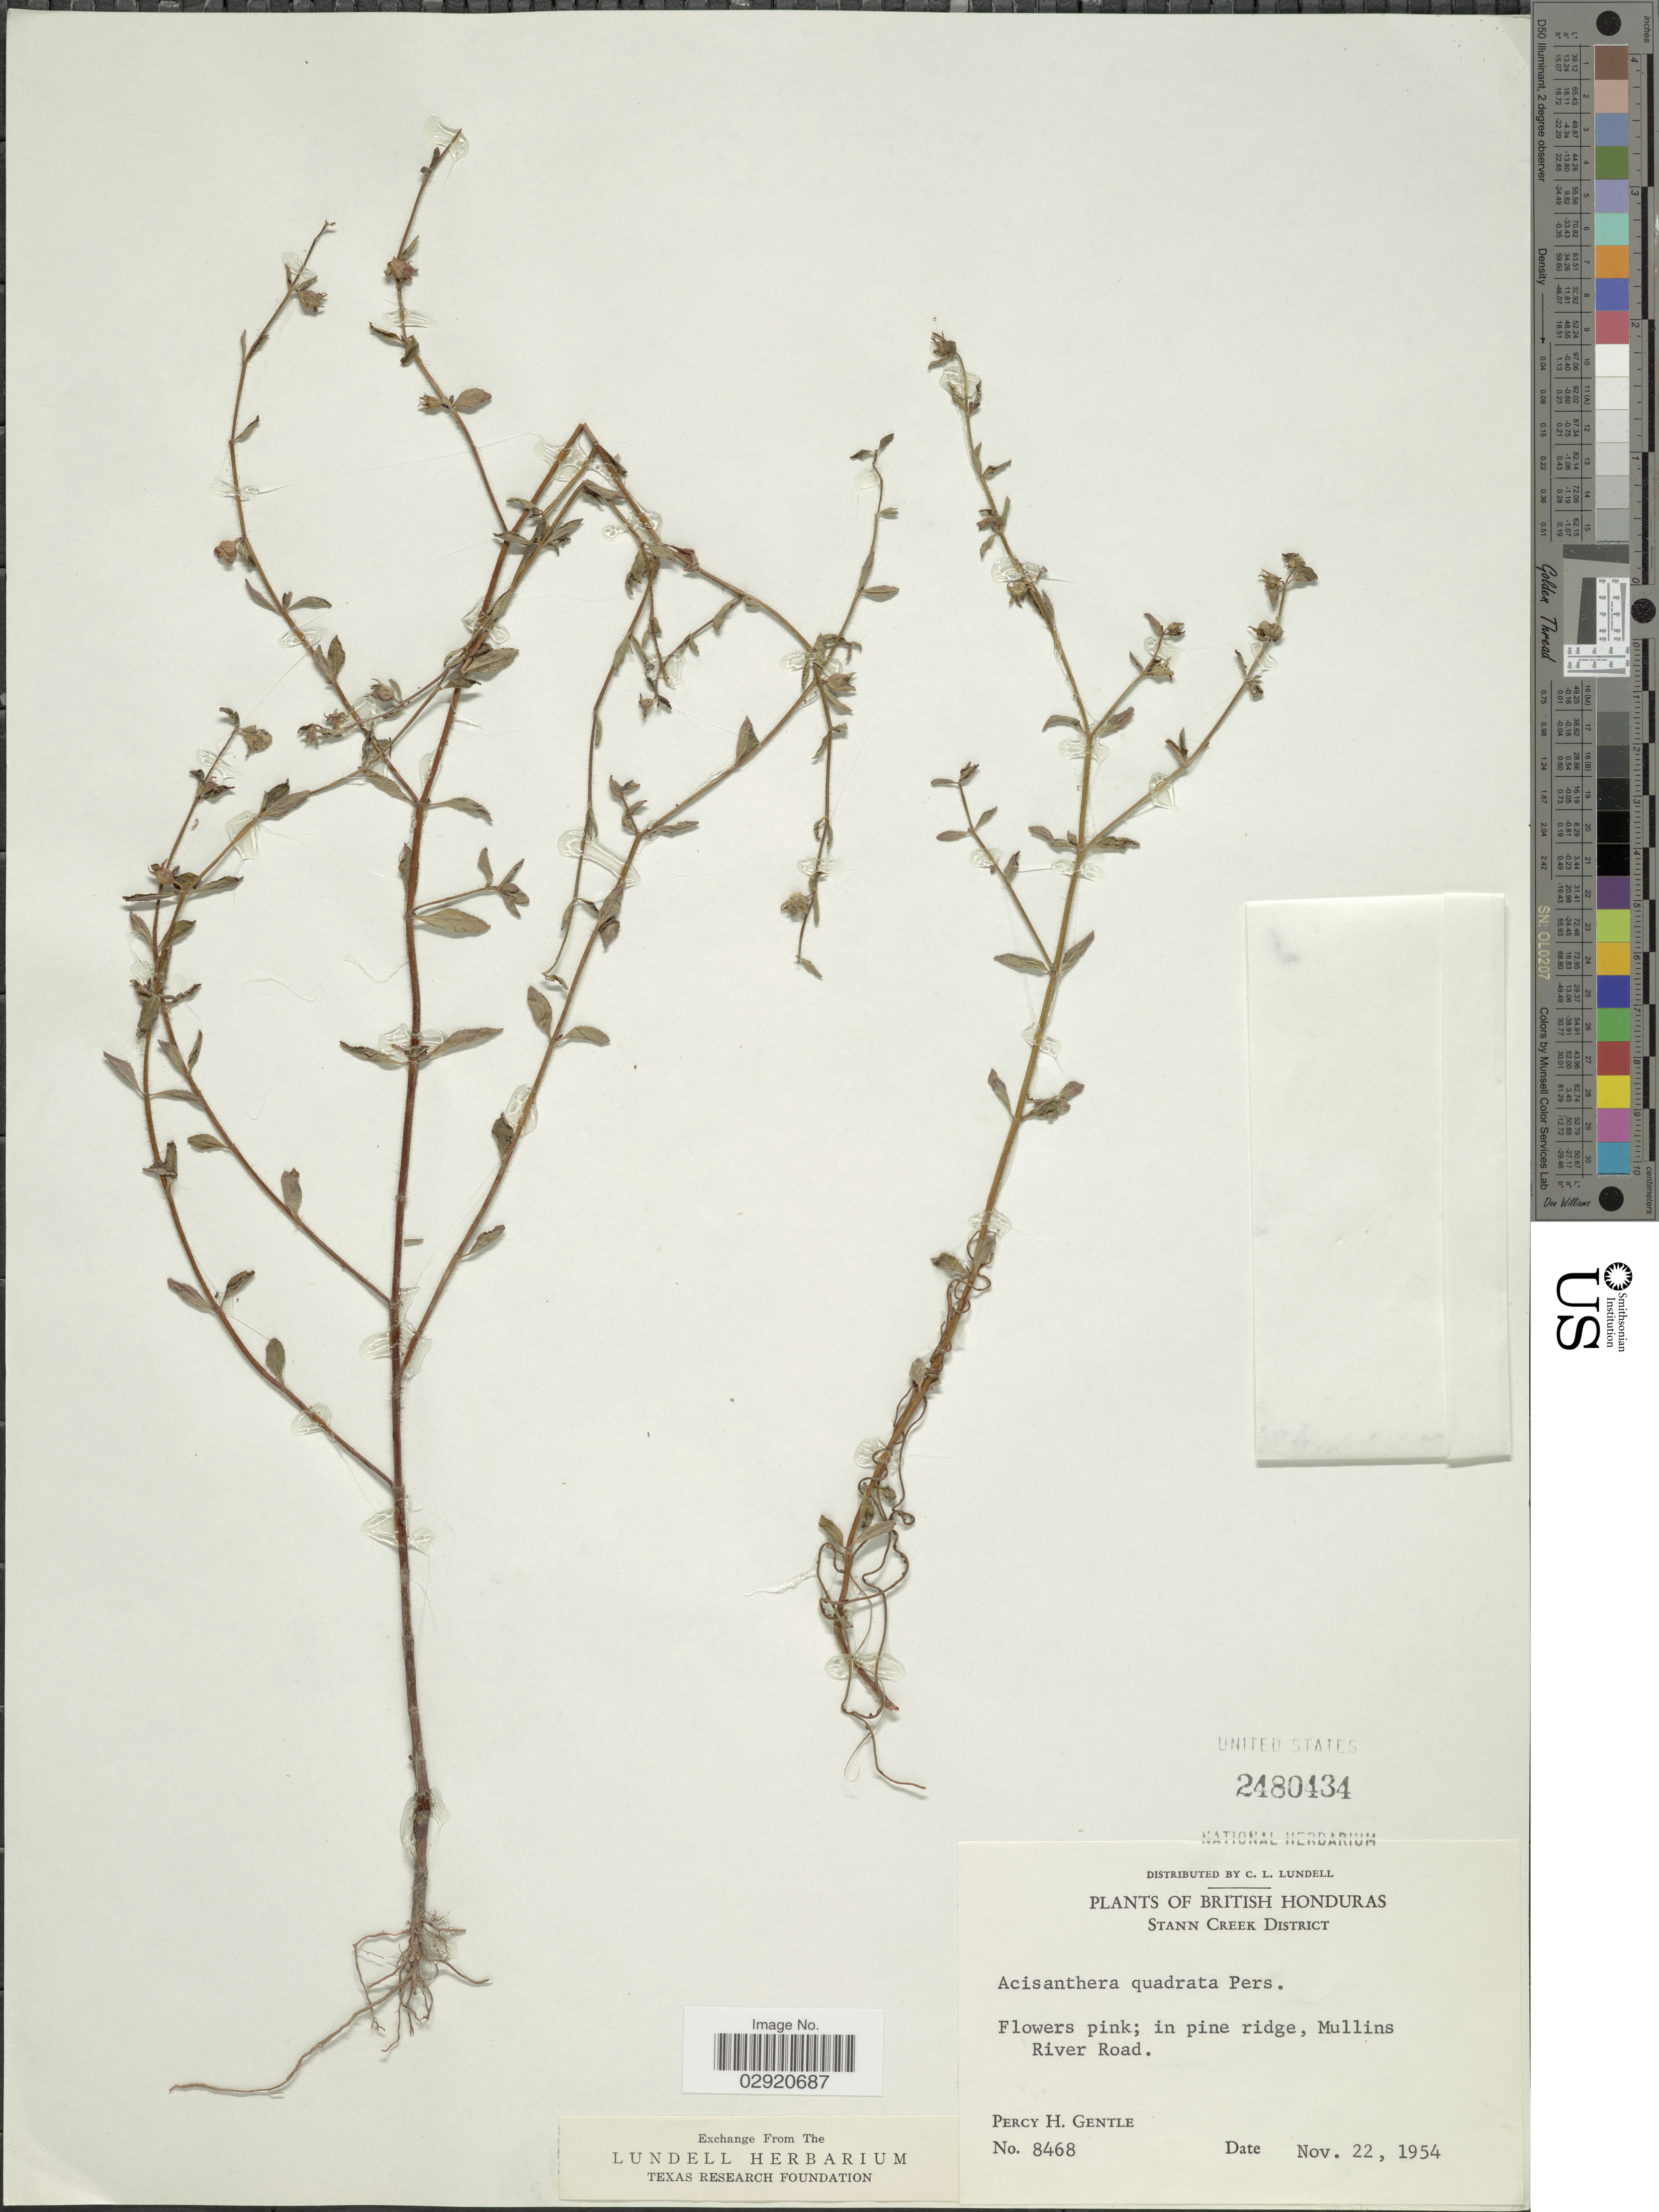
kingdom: Plantae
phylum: Tracheophyta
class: Magnoliopsida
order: Myrtales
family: Melastomataceae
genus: Acisanthera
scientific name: Acisanthera erecta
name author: Gleason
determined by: Nunes da Silva, Diego, (RB), Jardim Botanico do Rio de Janeiro - Herbario (BRAZIL)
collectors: P. H. Gentle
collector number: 8468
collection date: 1954-11-22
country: Belize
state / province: Stann Creek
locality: British Honduras. Stann Creek District. Mullins River Road.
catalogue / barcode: US 2480434